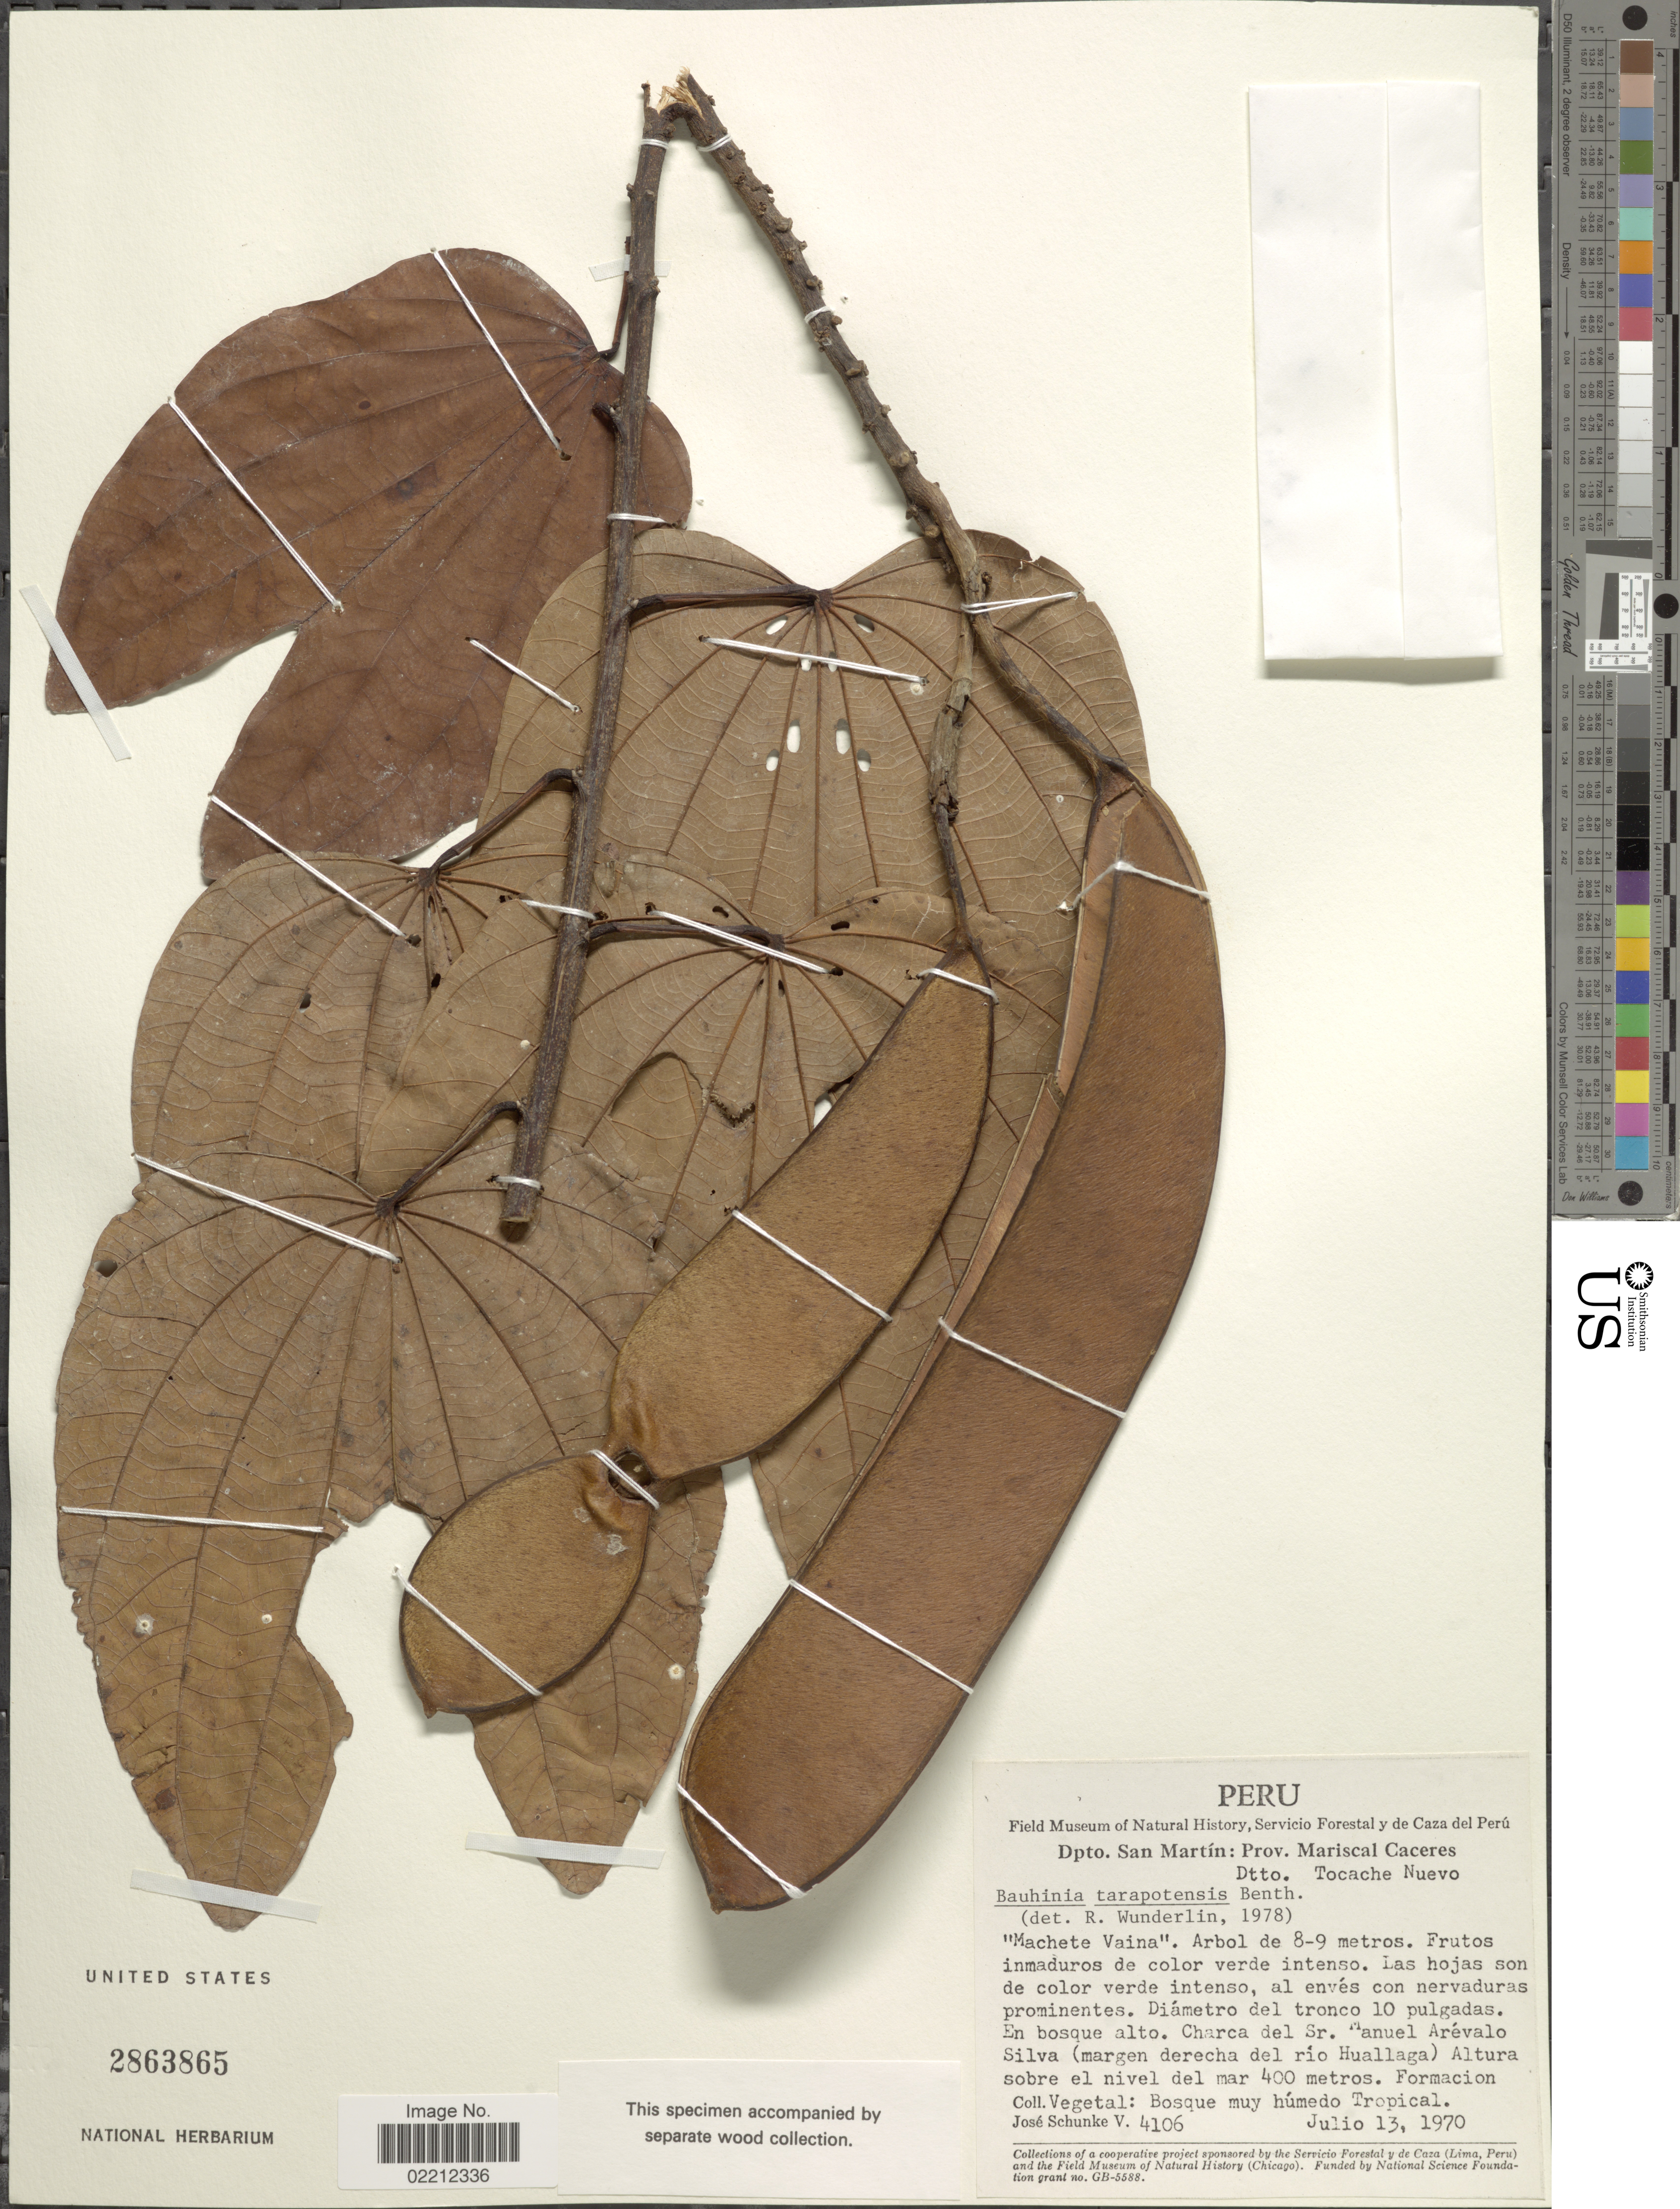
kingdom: Plantae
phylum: Tracheophyta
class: Magnoliopsida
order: Fabales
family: Fabaceae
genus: Bauhinia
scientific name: Bauhinia tarapotensis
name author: Benth.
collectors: J. Schunke Vigo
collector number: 4106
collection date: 1970-07-13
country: Peru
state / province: San Martín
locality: Prov. Mariscal Caceres. Dtto. Tocaveh Nuevo.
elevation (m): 400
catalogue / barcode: US 2863865